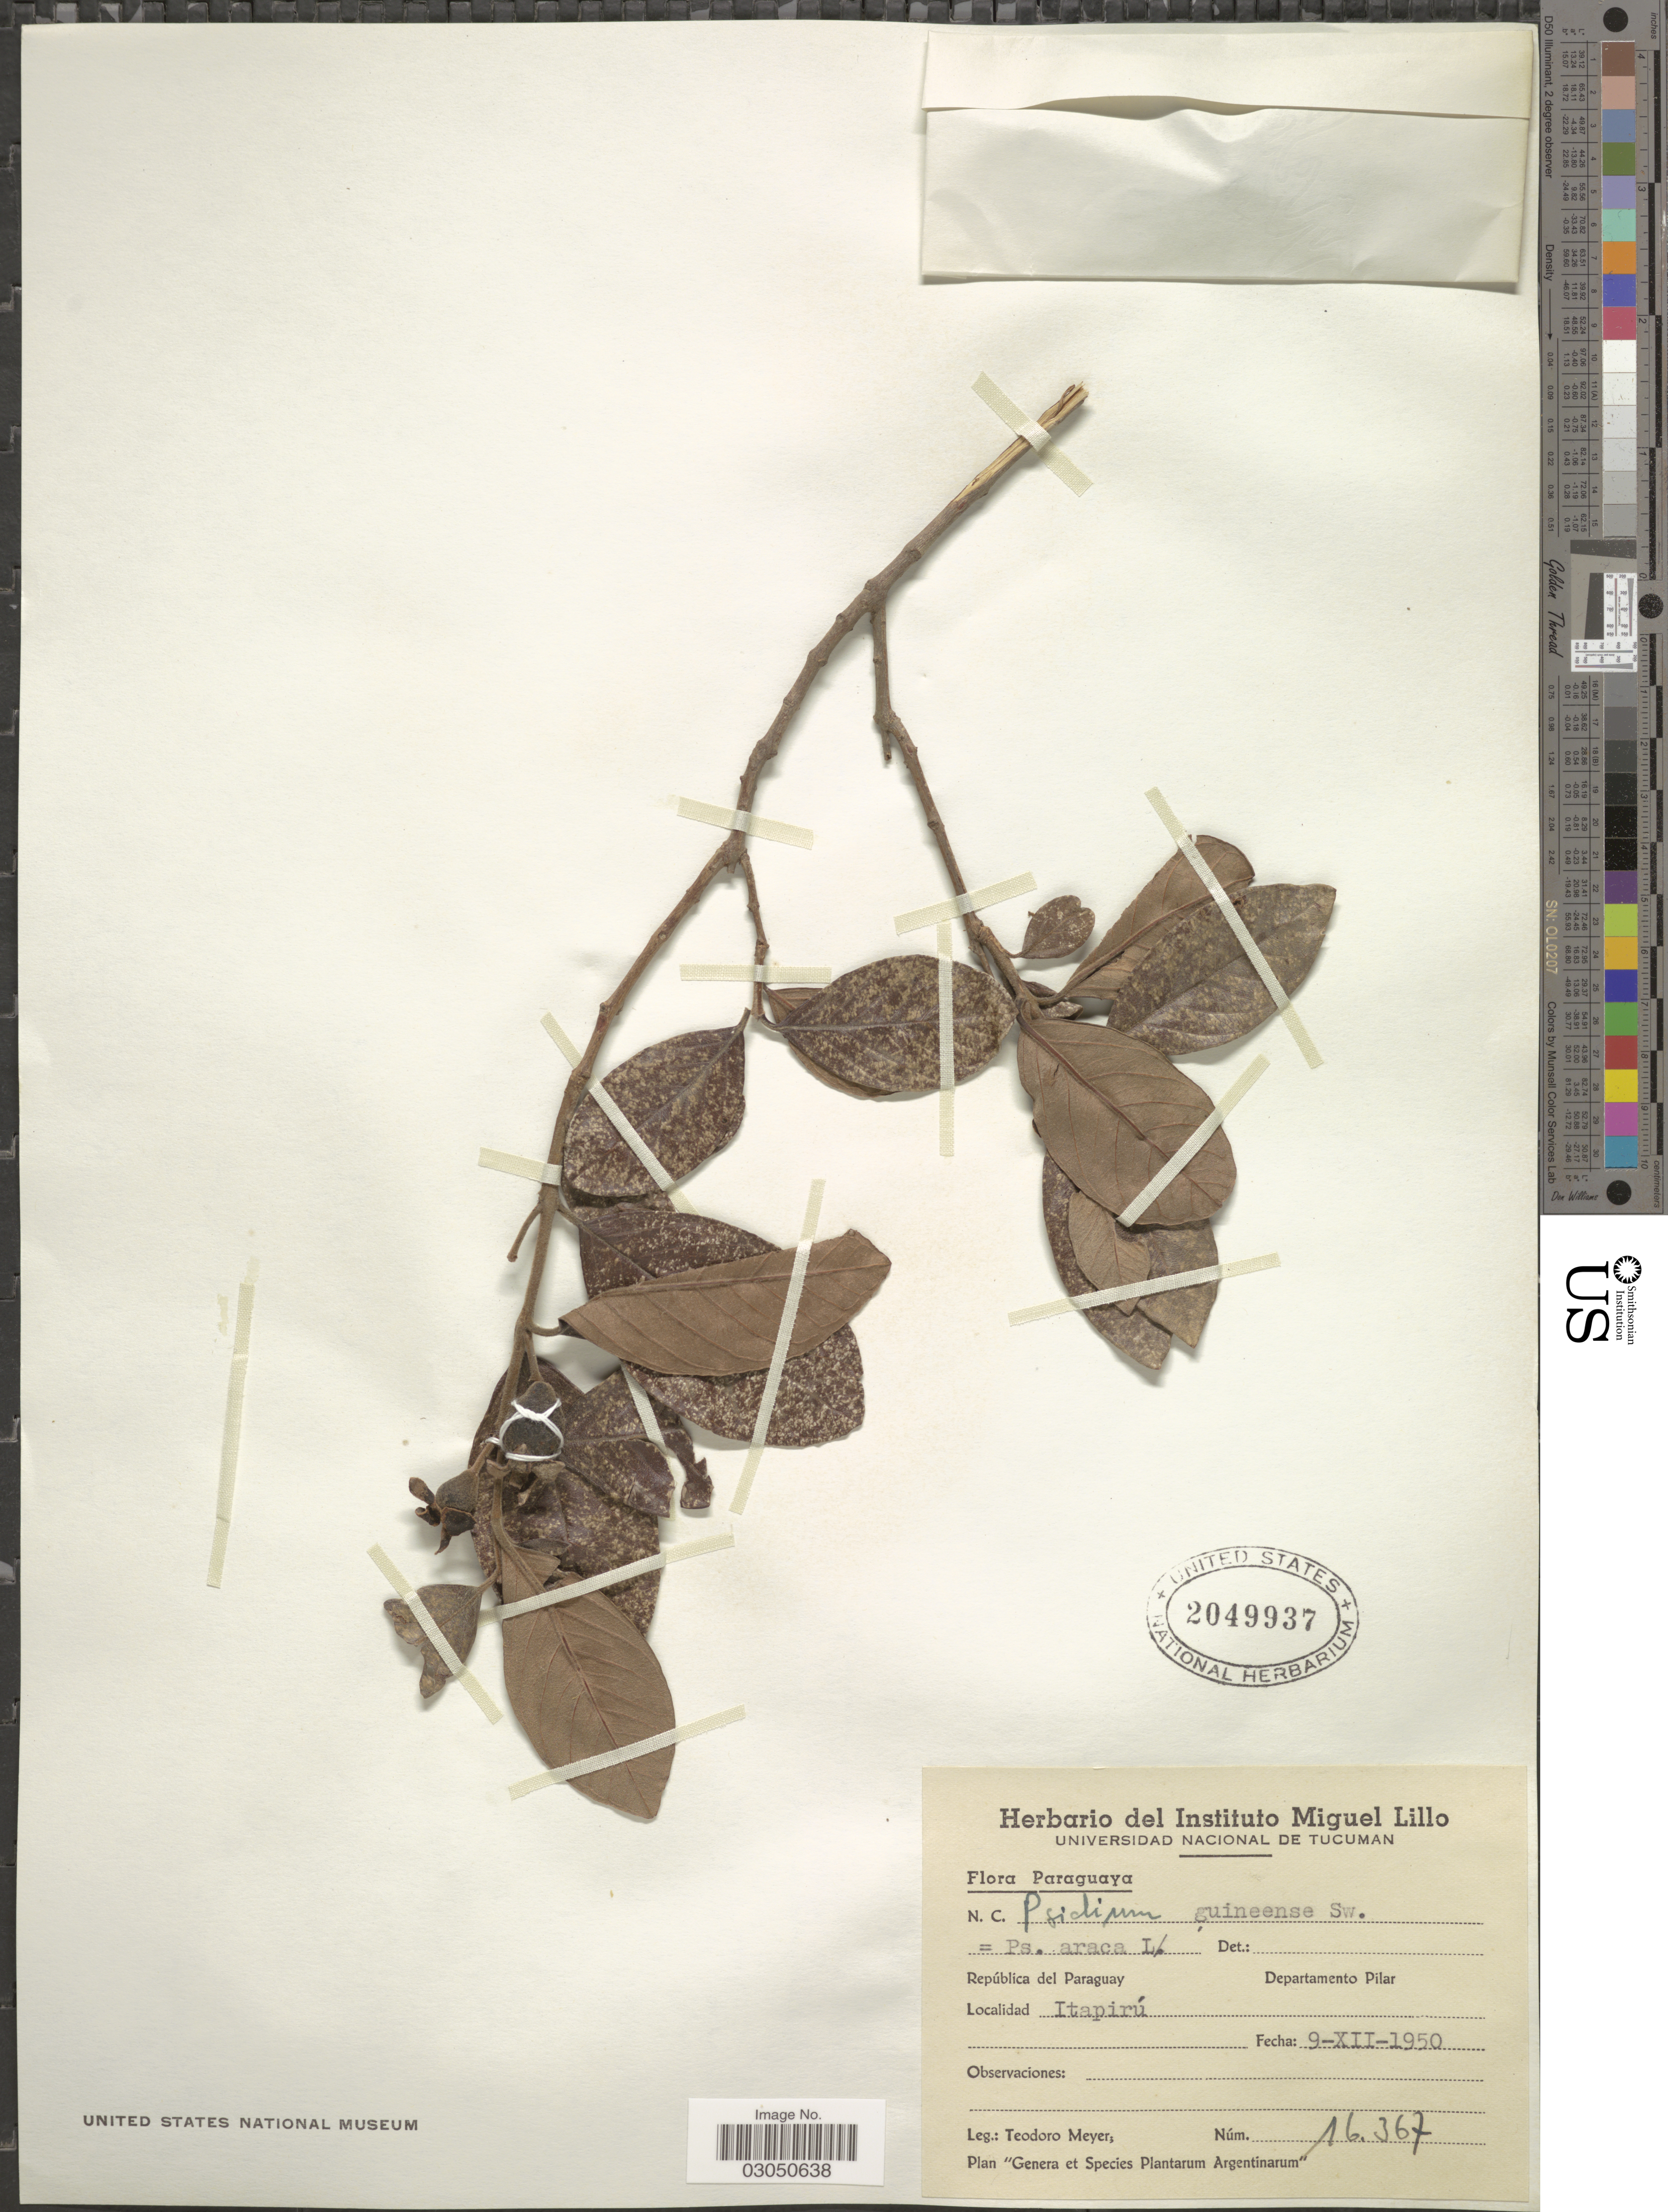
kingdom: Plantae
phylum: Tracheophyta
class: Magnoliopsida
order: Myrtales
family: Myrtaceae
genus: Psidium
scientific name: Psidium guianense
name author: Pers.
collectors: T. Meyer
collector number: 16367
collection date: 1950-12-09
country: Paraguay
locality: Departamento Pilar, Itapirú.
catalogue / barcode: US 2049937